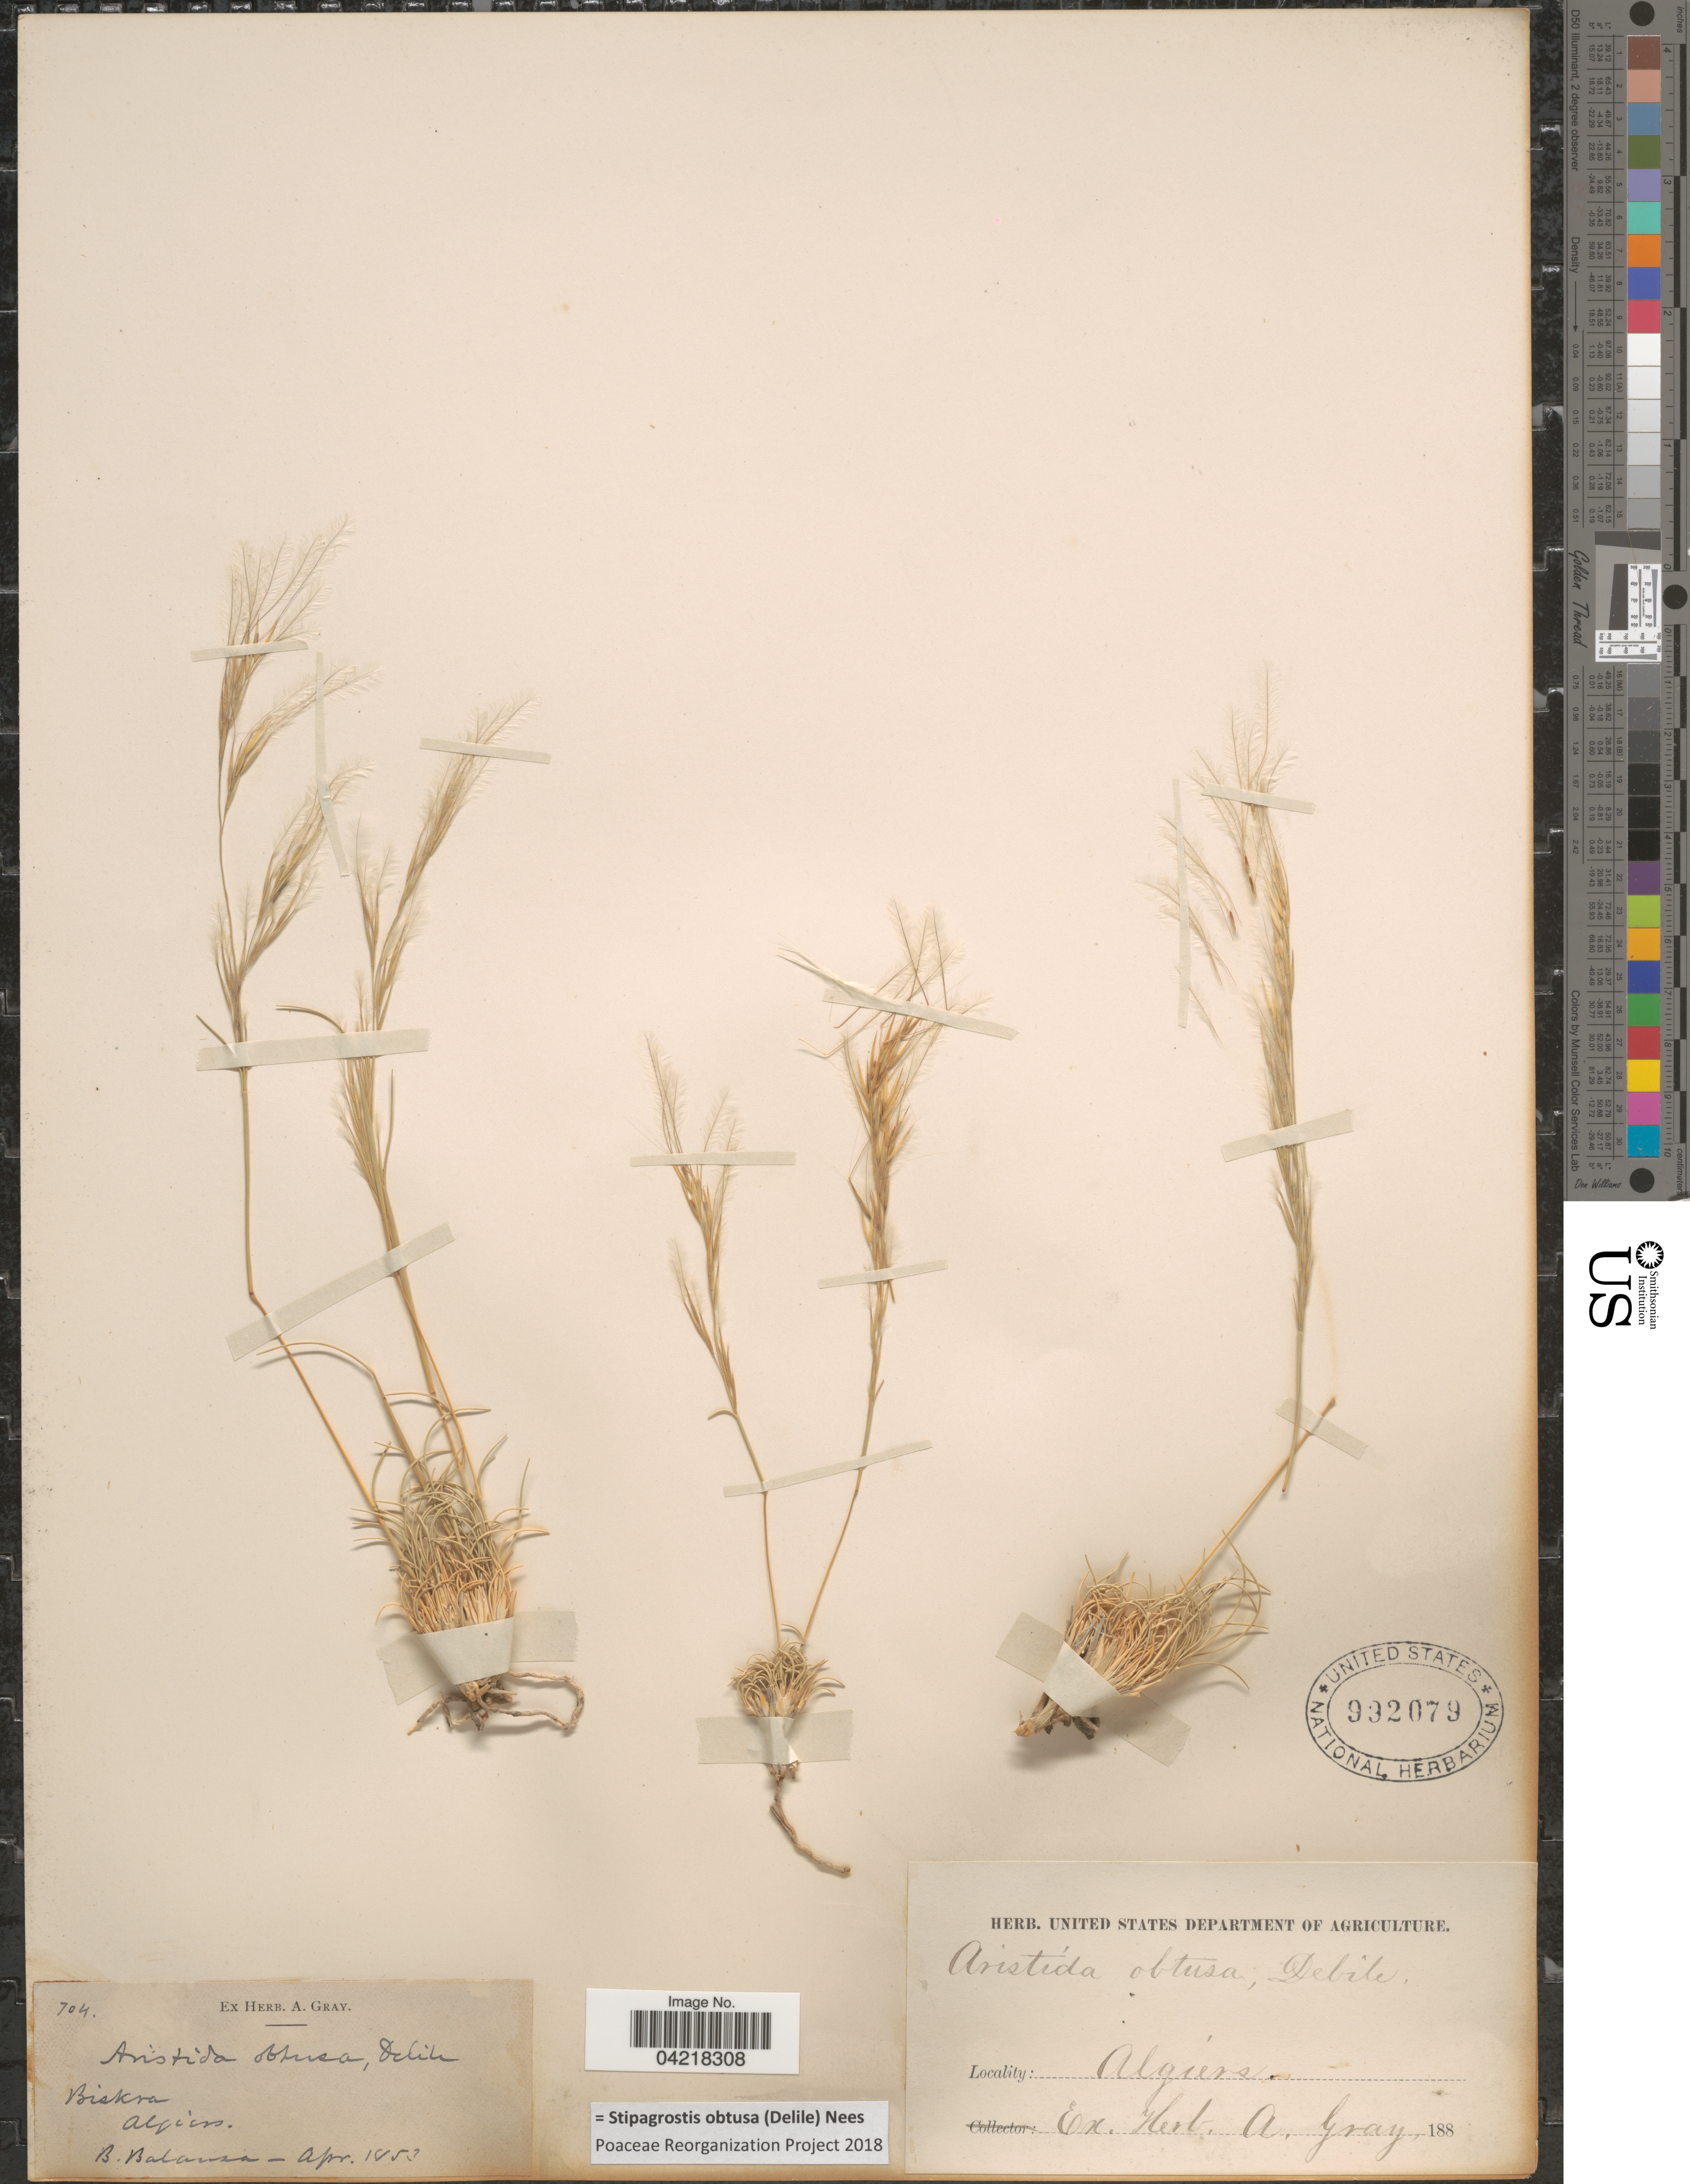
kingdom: Plantae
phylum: Tracheophyta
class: Liliopsida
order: Poales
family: Poaceae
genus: Stipagrostis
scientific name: Stipagrostis obtusa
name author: (Delile) Nees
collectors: B. Balansa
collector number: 704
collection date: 1853-04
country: Algeria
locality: Biskra. Algiers.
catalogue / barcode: US 992079